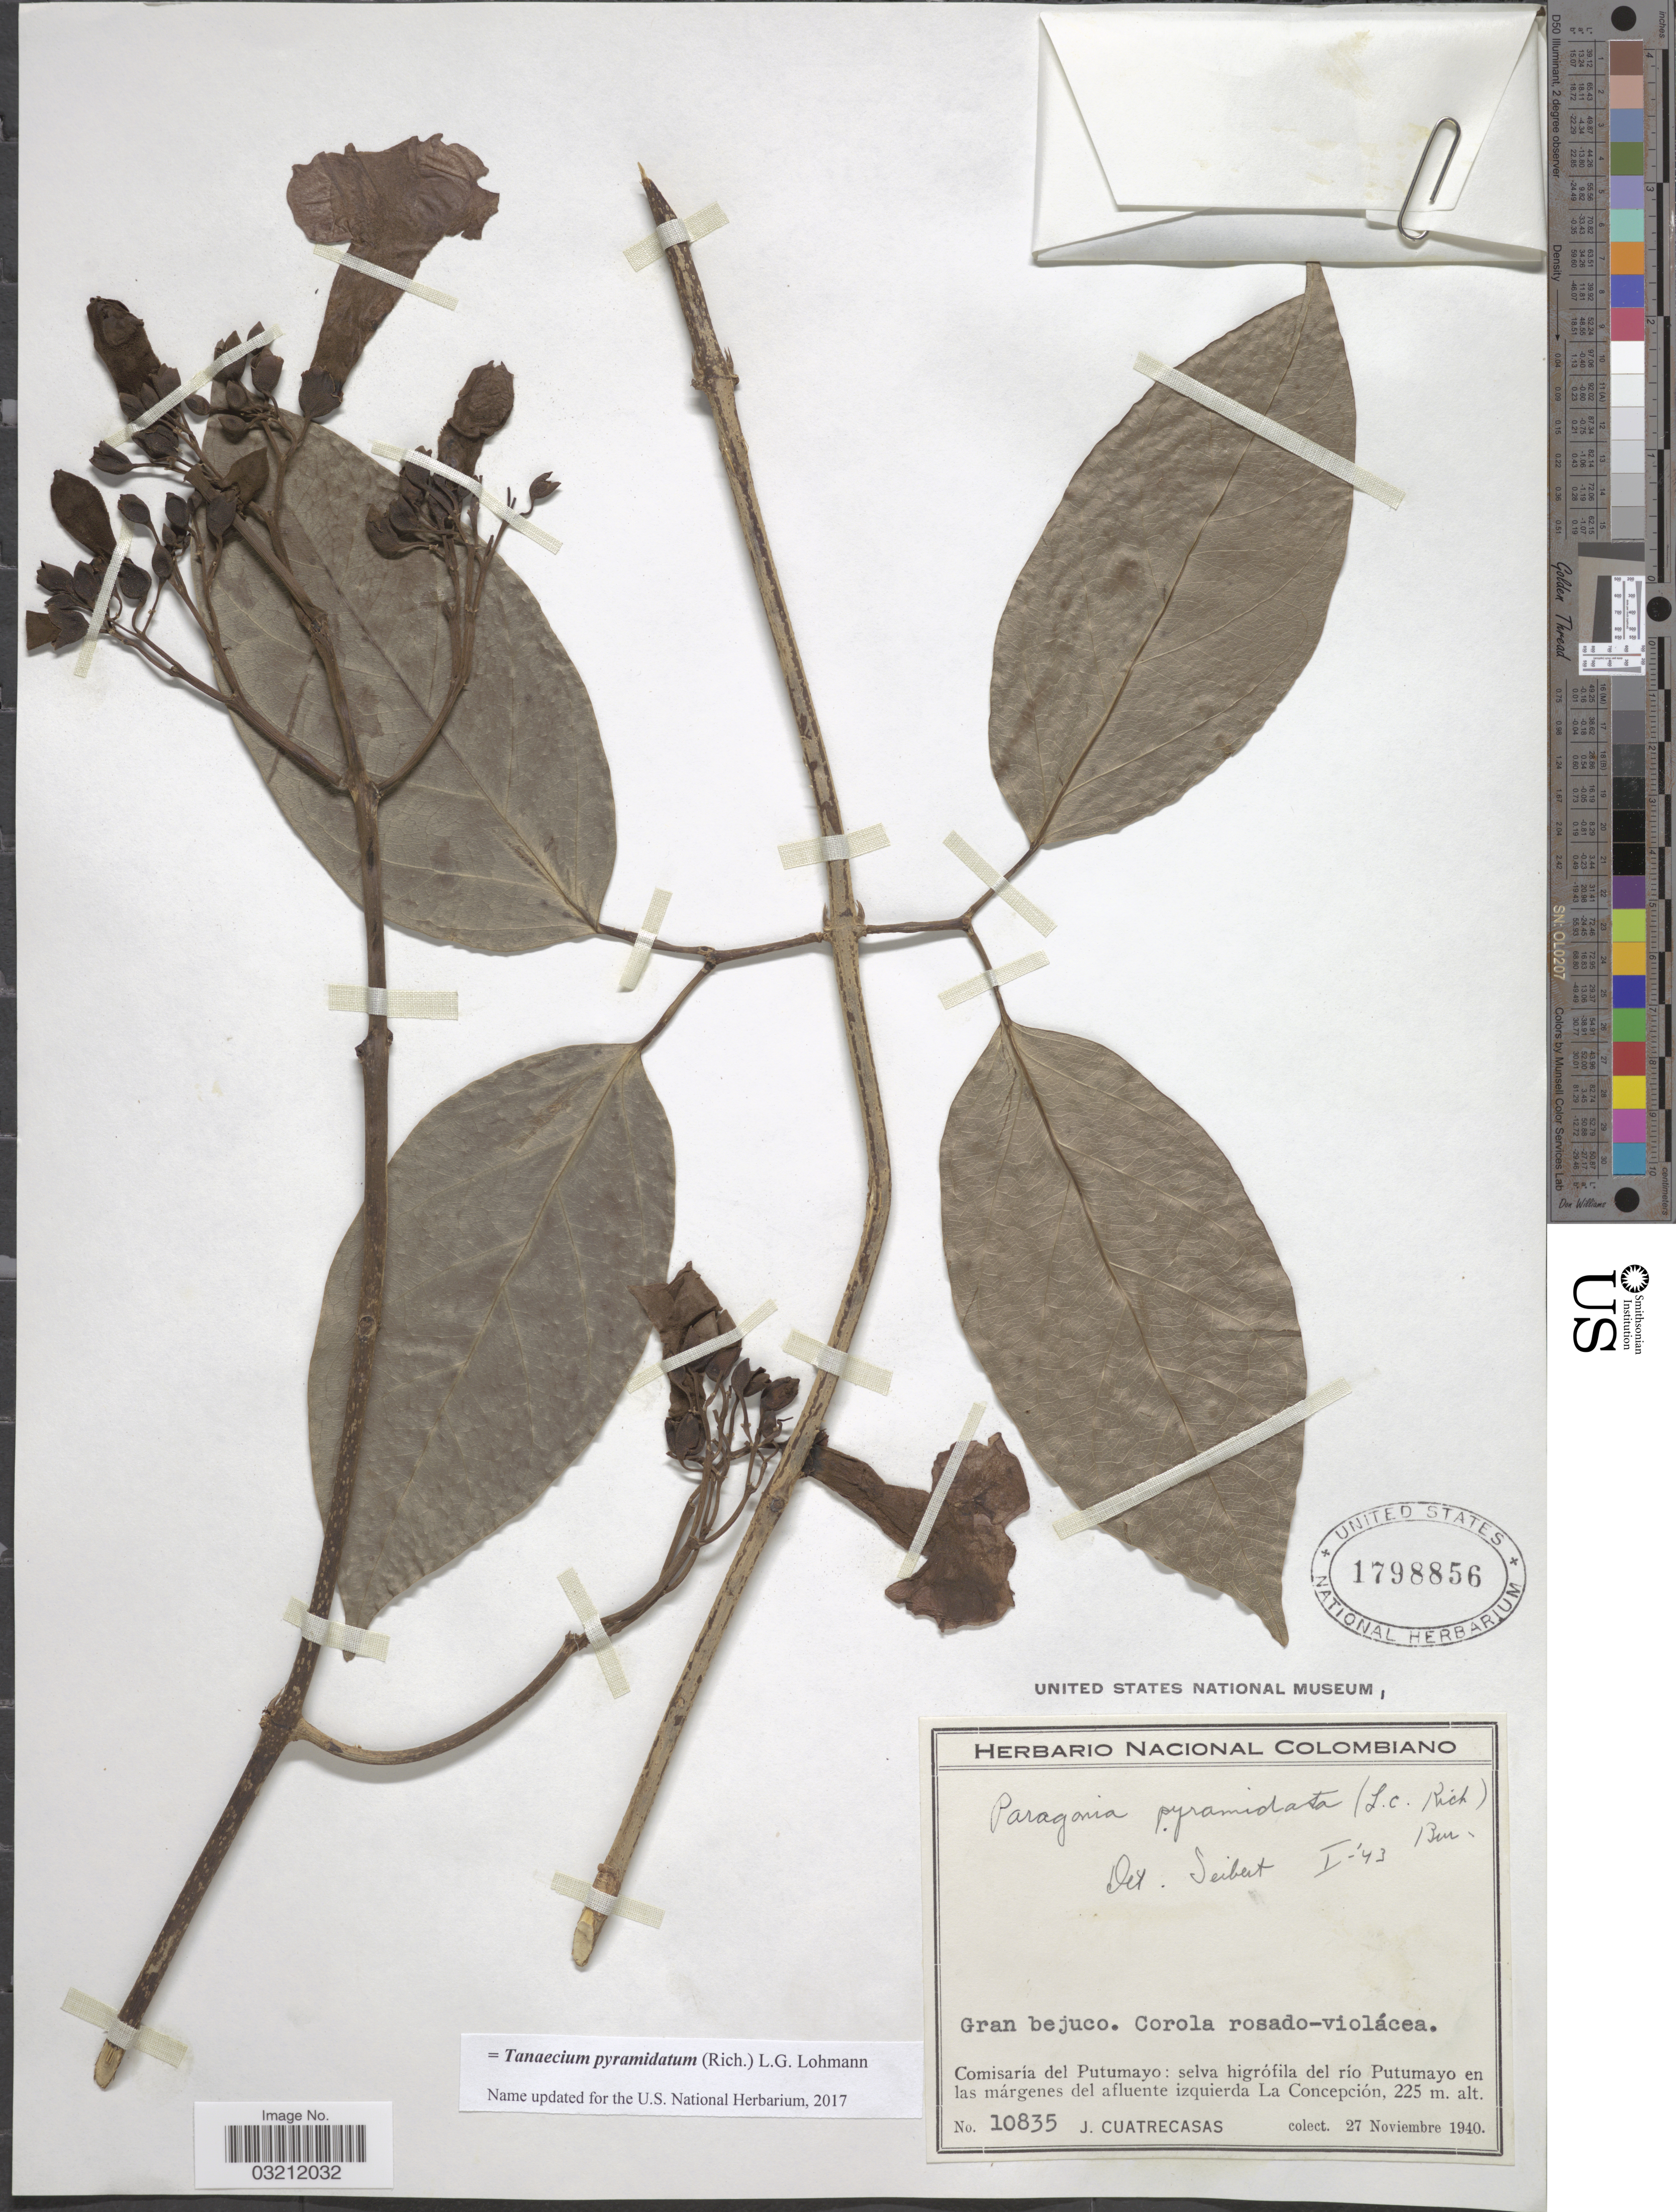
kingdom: Plantae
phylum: Tracheophyta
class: Magnoliopsida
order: Lamiales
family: Bignoniaceae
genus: Tanaecium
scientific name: Tanaecium pyramidatum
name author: (Rich.) L.G. Lohmann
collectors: J. Cuatrecasas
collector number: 10835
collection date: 1940-11-27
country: Colombia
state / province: Putumayo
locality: Comisaría del Putumayo: selva higrófila del río Putumayo en las márgenes del afleunte izquierda La Concepción.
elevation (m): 225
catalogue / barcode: US 1798856